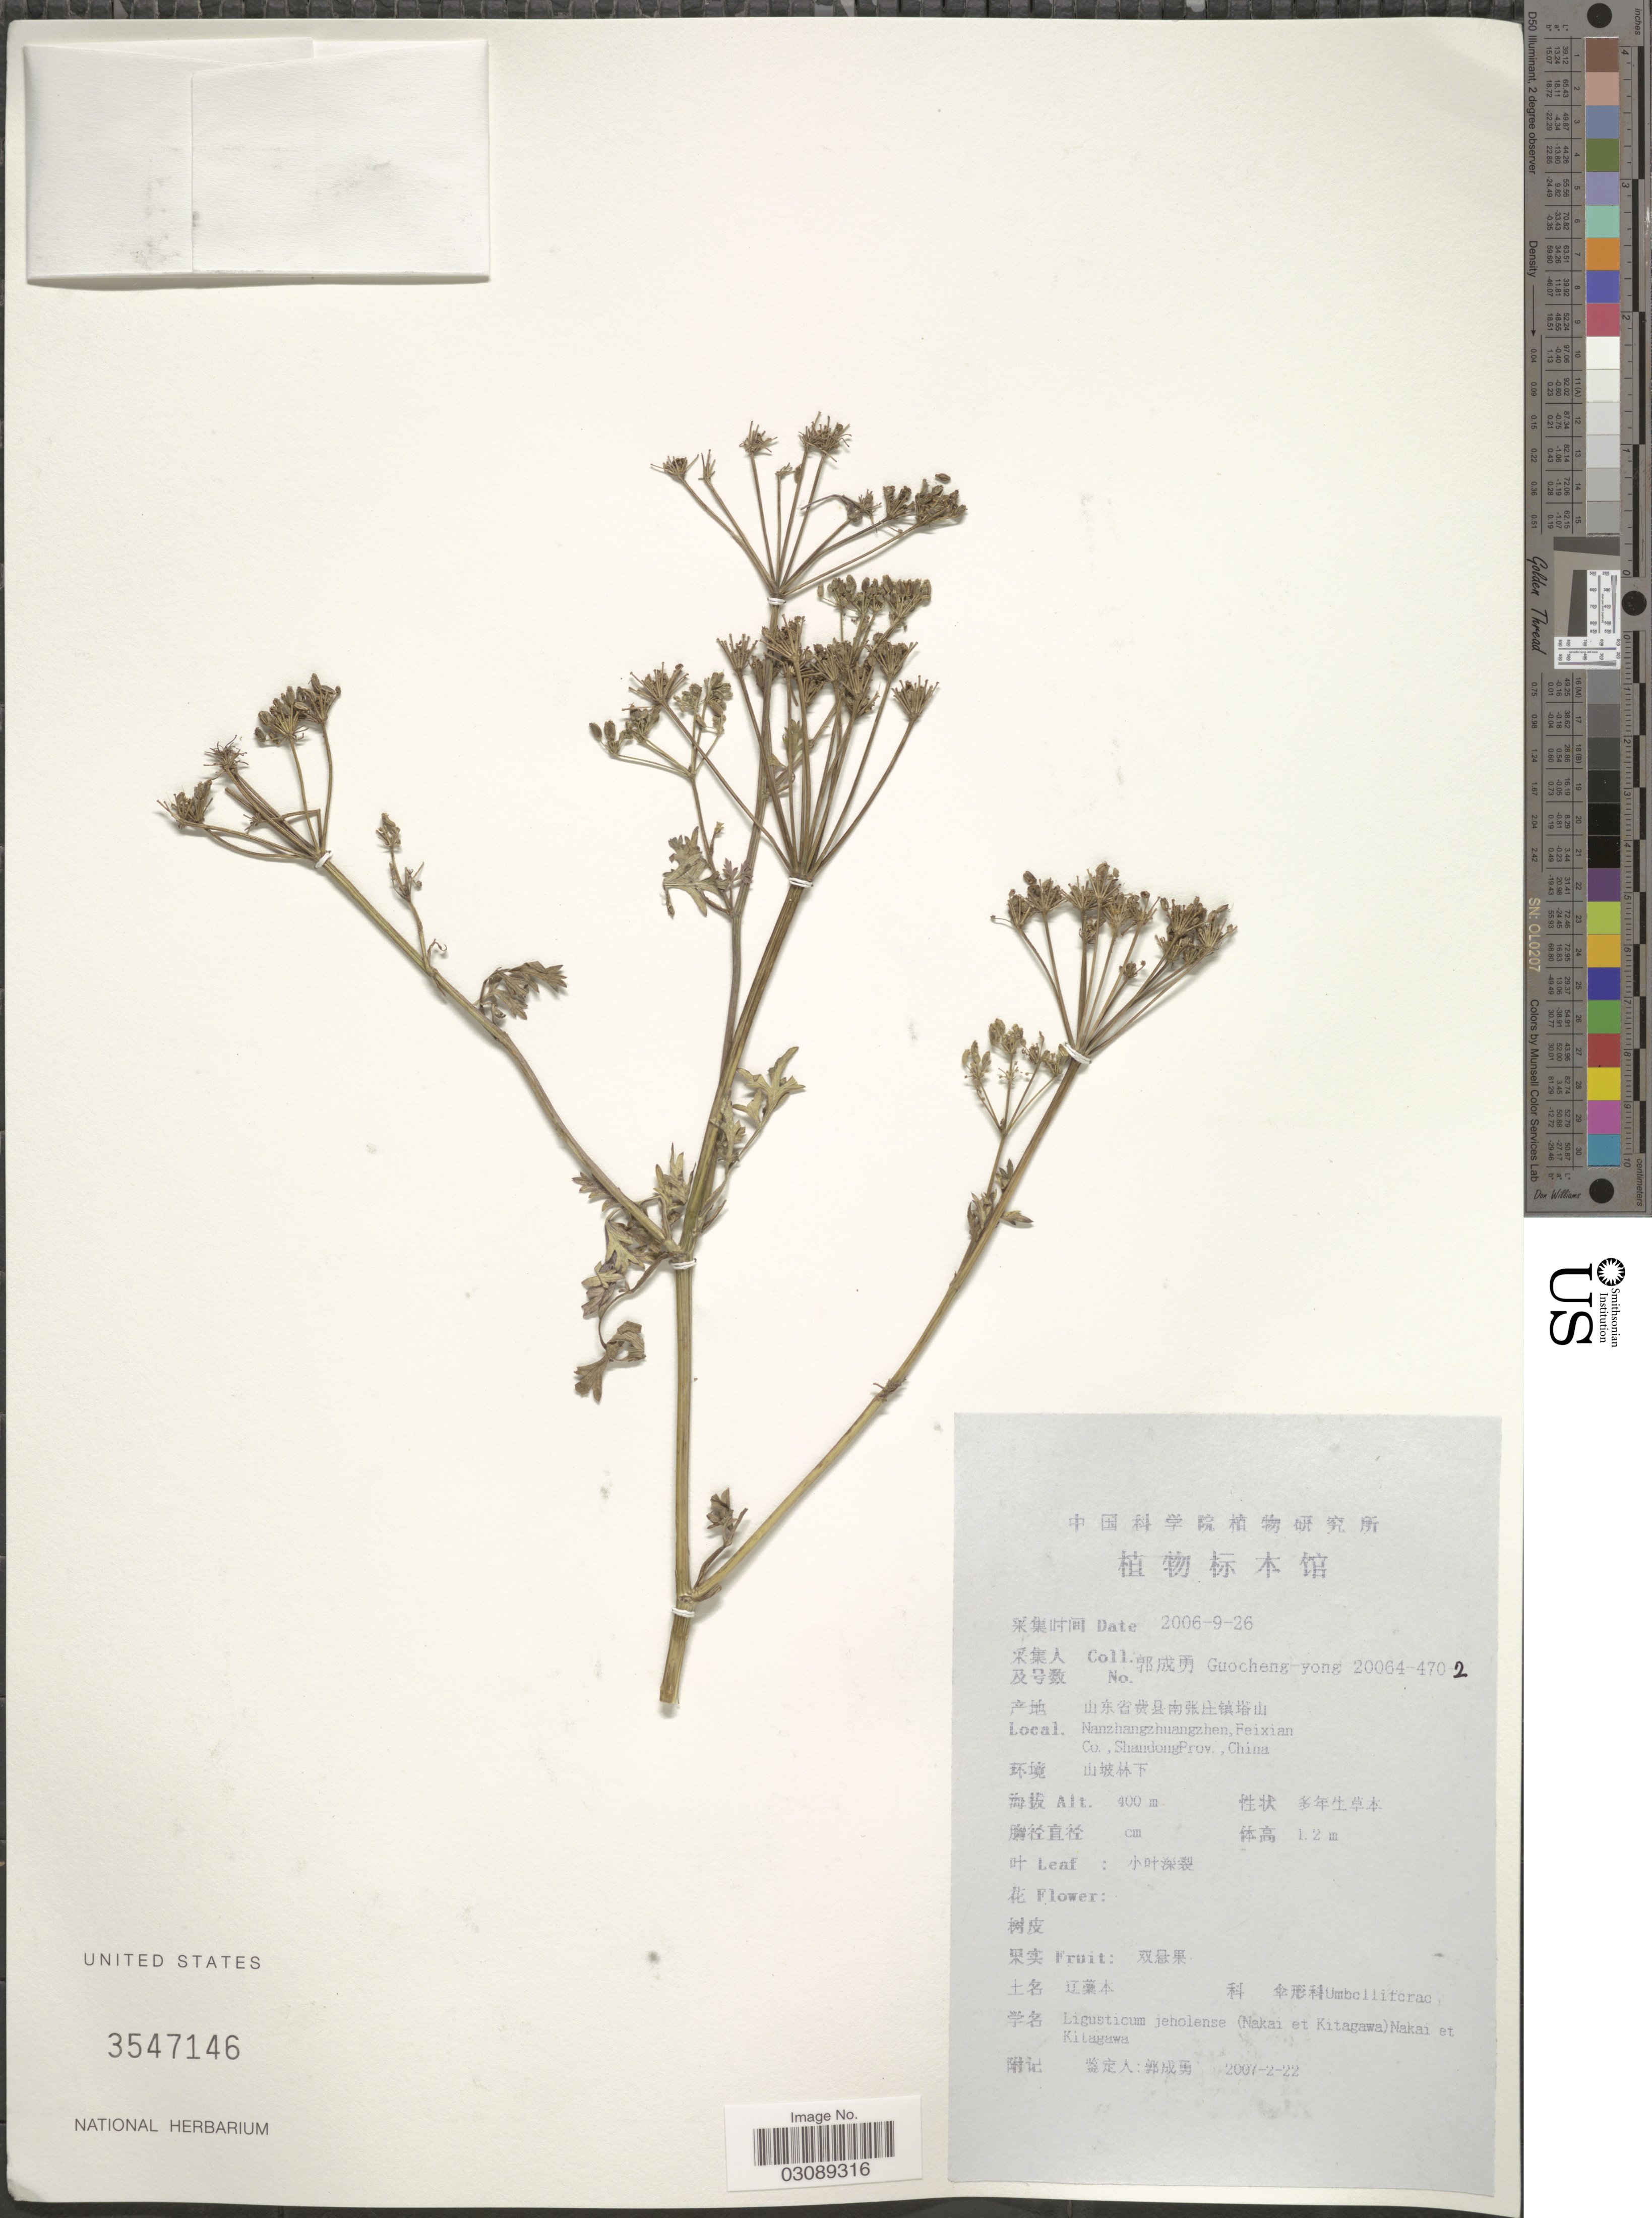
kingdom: Plantae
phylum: Tracheophyta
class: Magnoliopsida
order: Apiales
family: Apiaceae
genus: Ligusticum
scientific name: Ligusticum glaucescens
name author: Franch.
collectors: Guo cheng-yong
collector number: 20064-470-2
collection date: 2006-09-26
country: China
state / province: Shandong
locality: Nanzhangzhuangzhen, Feixian Co.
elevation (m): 400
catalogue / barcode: US 3547146